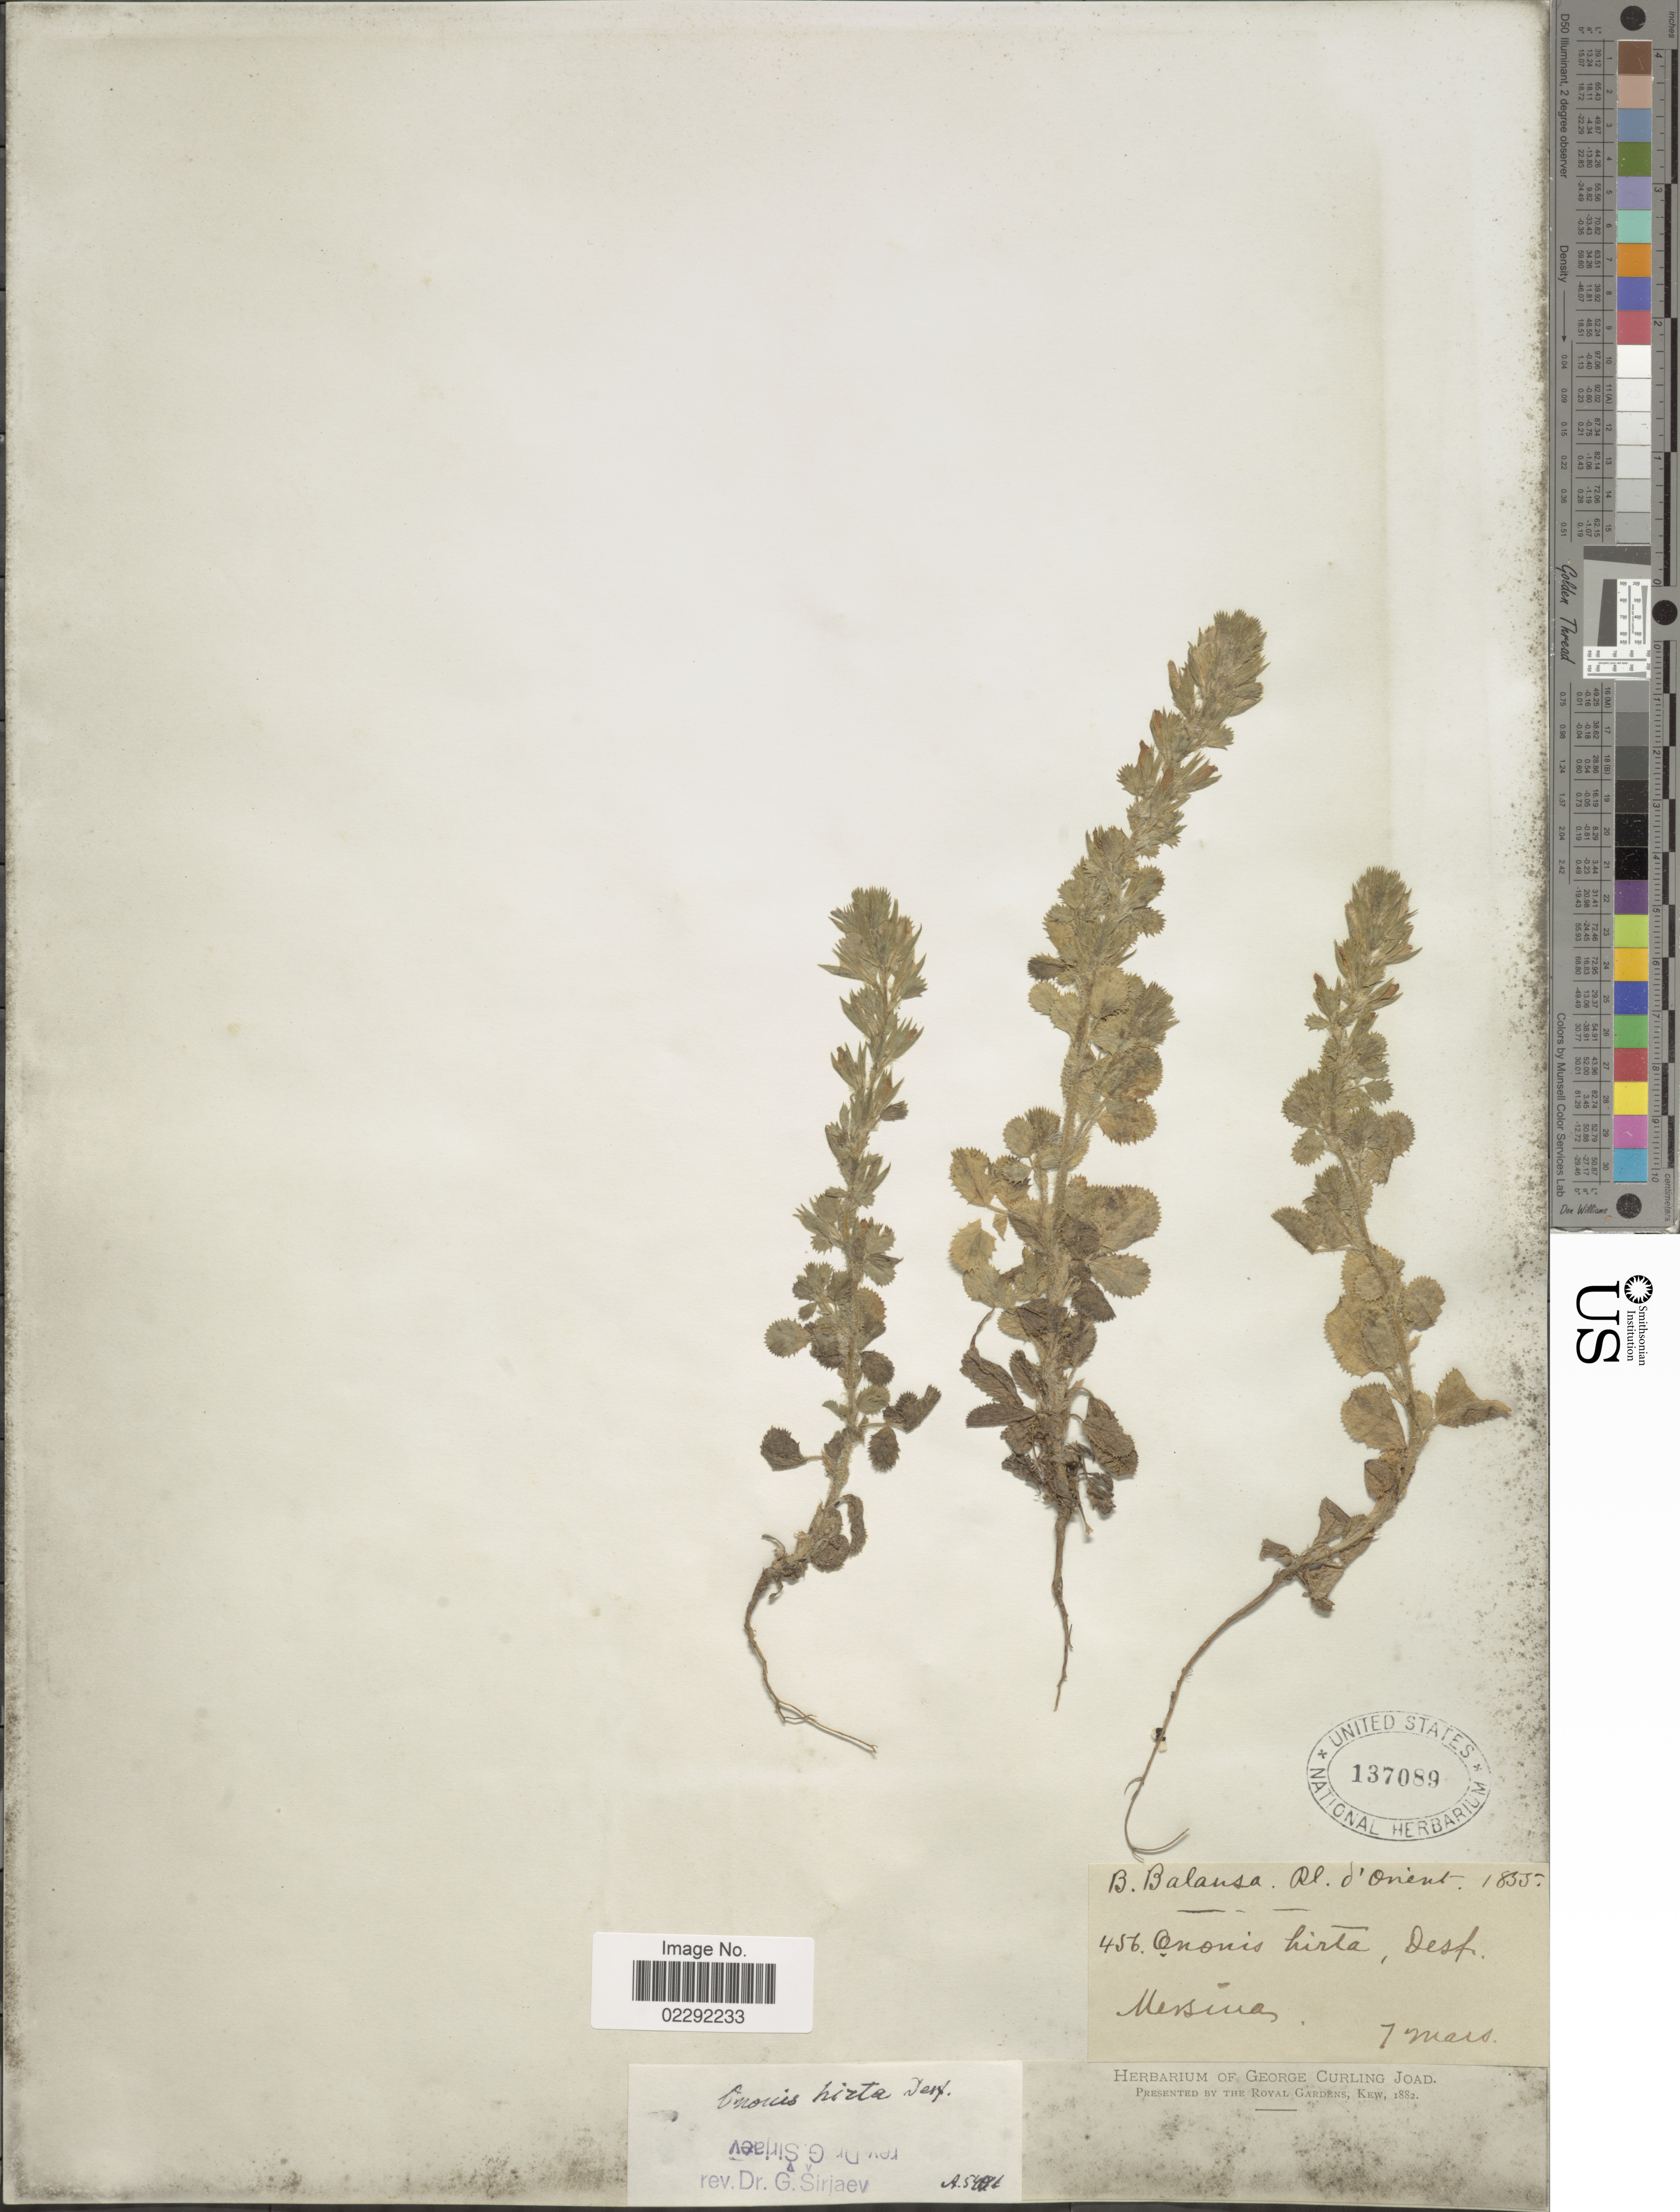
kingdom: Plantae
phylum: Tracheophyta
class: Magnoliopsida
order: Fabales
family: Fabaceae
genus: Ononis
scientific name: Ononis hirta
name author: Poir.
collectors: B. Balansa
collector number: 456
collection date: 1855-03-07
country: Turkey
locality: Orient. Mersina [interpreted]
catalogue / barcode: US 137089